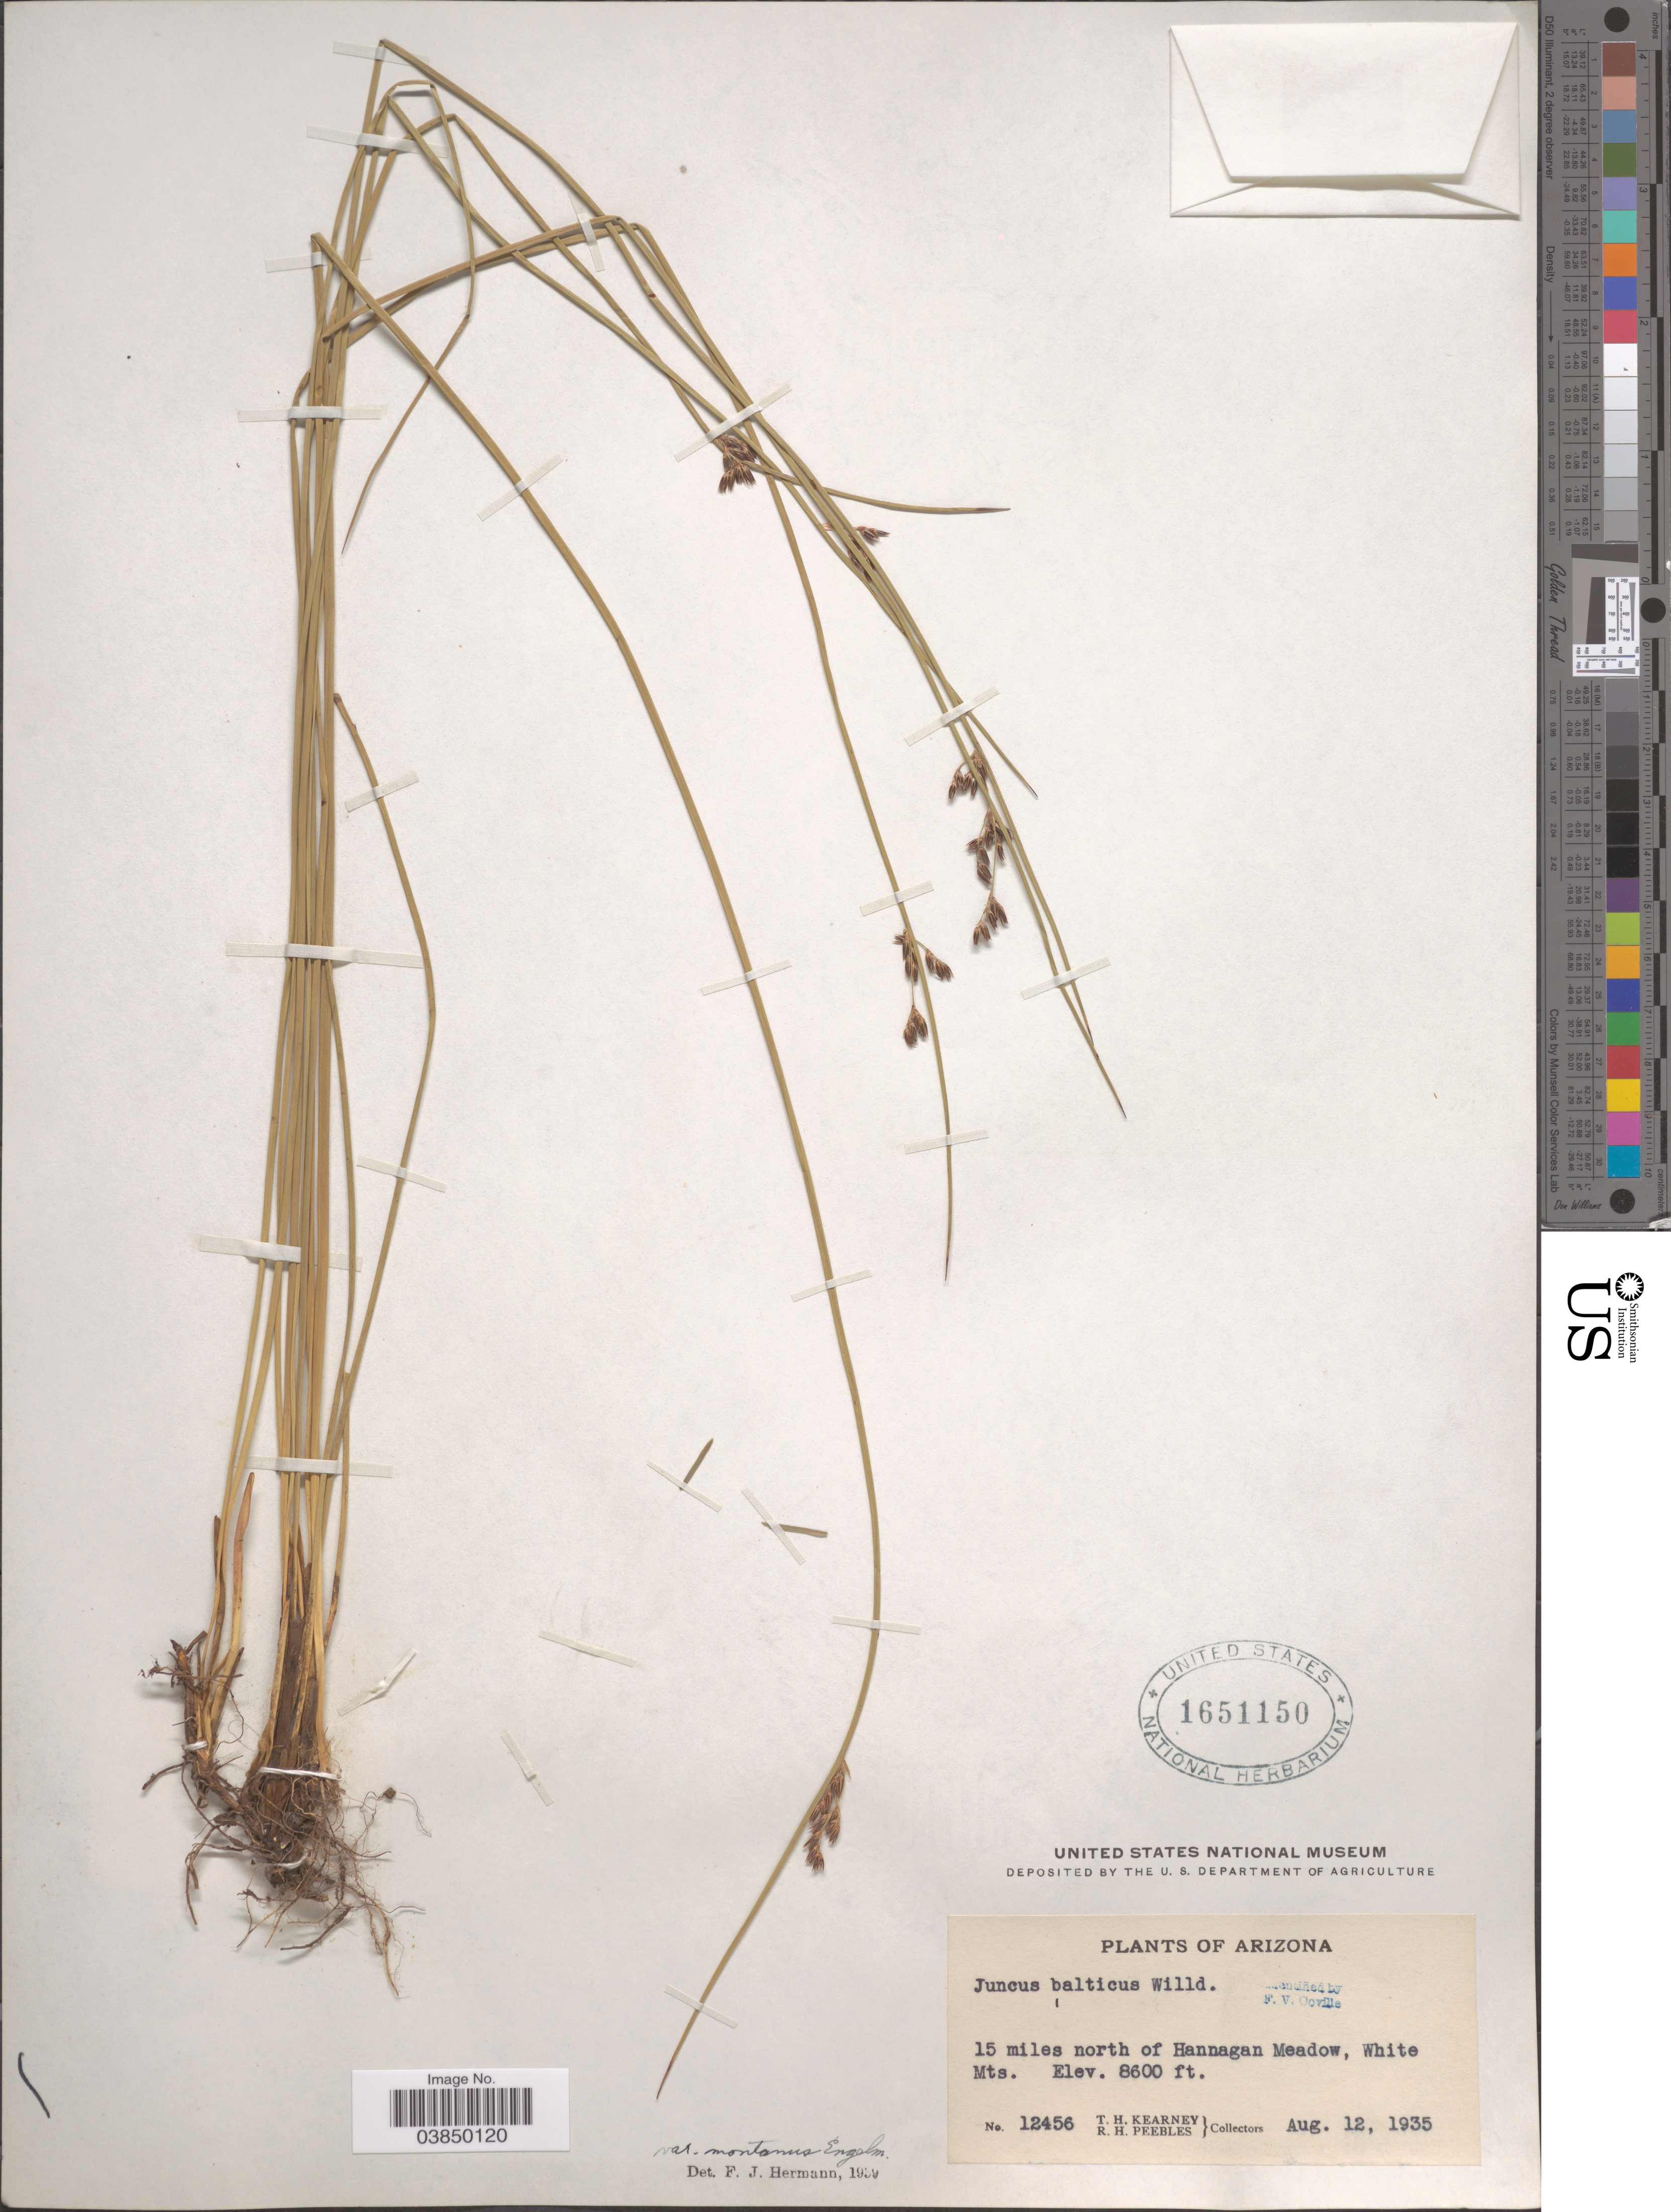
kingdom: Plantae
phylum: Tracheophyta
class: Liliopsida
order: Poales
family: Juncaceae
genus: Juncus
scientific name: Juncus balticus var. montanus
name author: Engelm.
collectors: T. H. Kearney & R. H. Peebles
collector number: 12456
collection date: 1935-08-12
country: United States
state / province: Arizona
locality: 15 miles north of Hannagan Meadow, White Mts.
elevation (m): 2621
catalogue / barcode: US 1651150